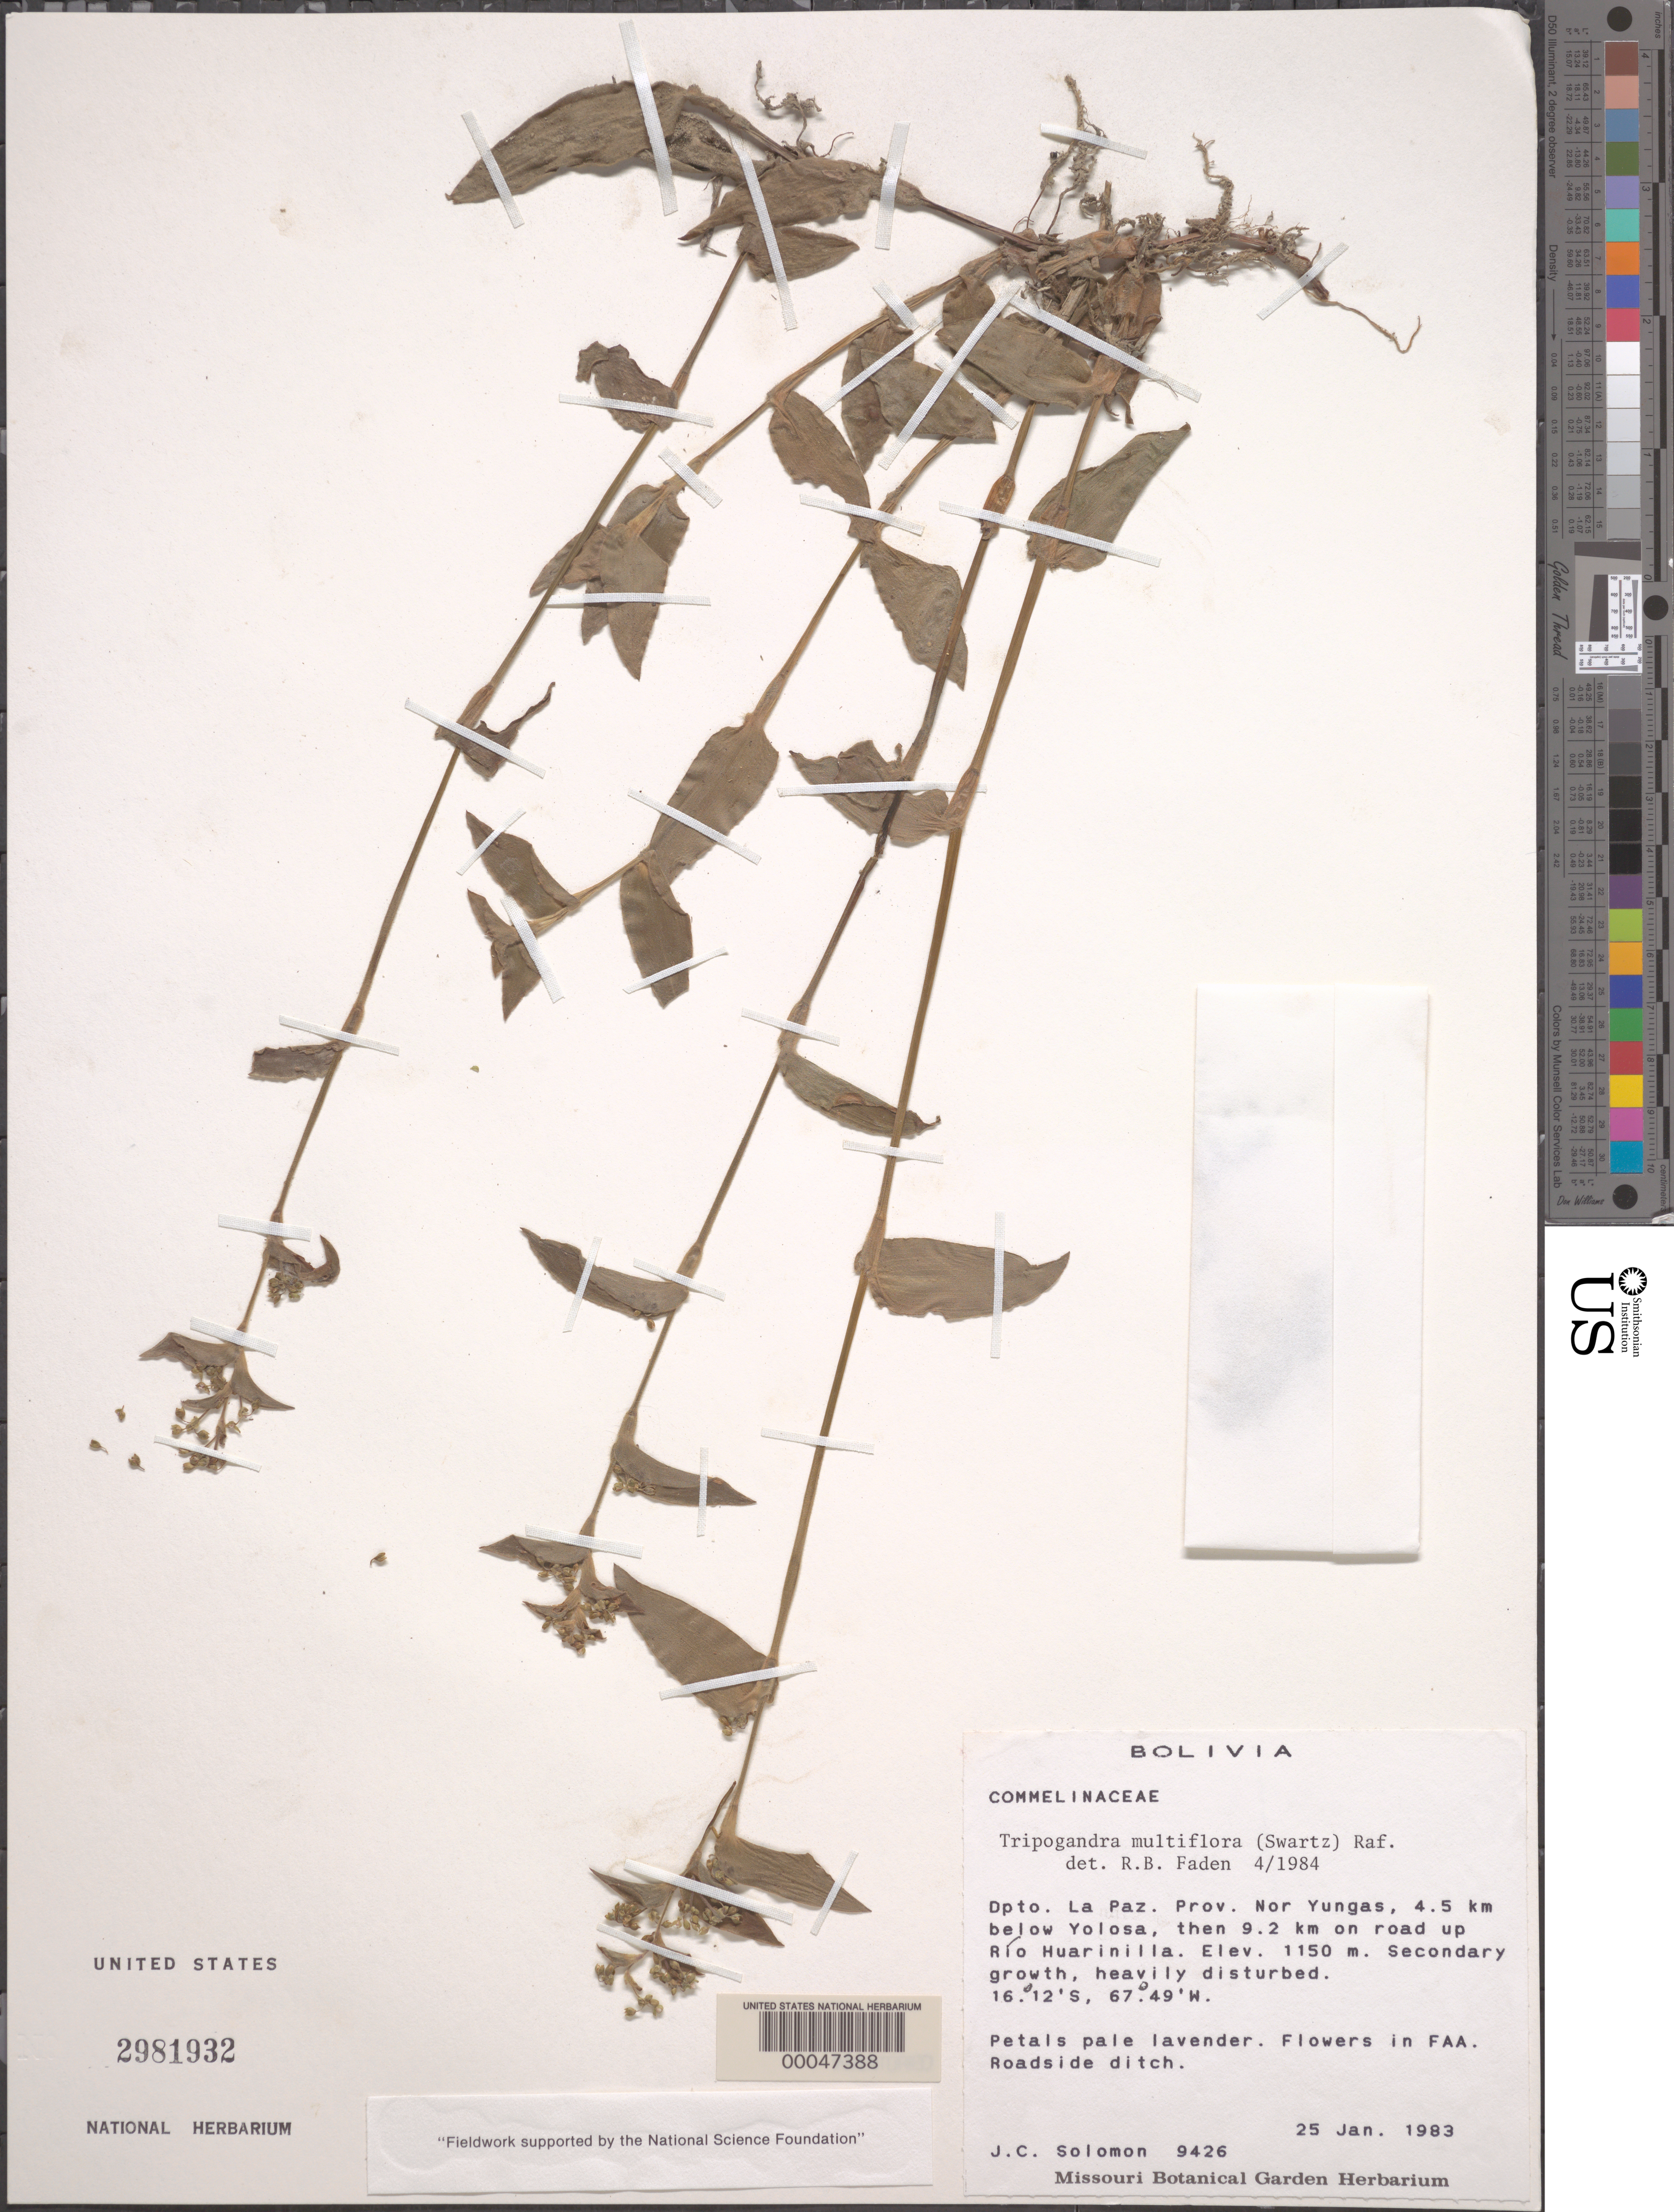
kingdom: Plantae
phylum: Tracheophyta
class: Liliopsida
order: Commelinales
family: Commelinaceae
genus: Tripogandra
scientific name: Tripogandra multiflora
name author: (Sw.) Raf.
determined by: Faden, Robert B., (US), Smithsonian Institution - National Museum of Natural History (UNITED STATES)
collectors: J. C. Solomon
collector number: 9426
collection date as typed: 25 Jan 1983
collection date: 1983-01-25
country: Bolivia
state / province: La Paz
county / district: Nor Yungas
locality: Below Yolosa, road up Rio Huarinilla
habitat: Roadside ditch, disturbed secondary forest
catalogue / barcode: US 2981932